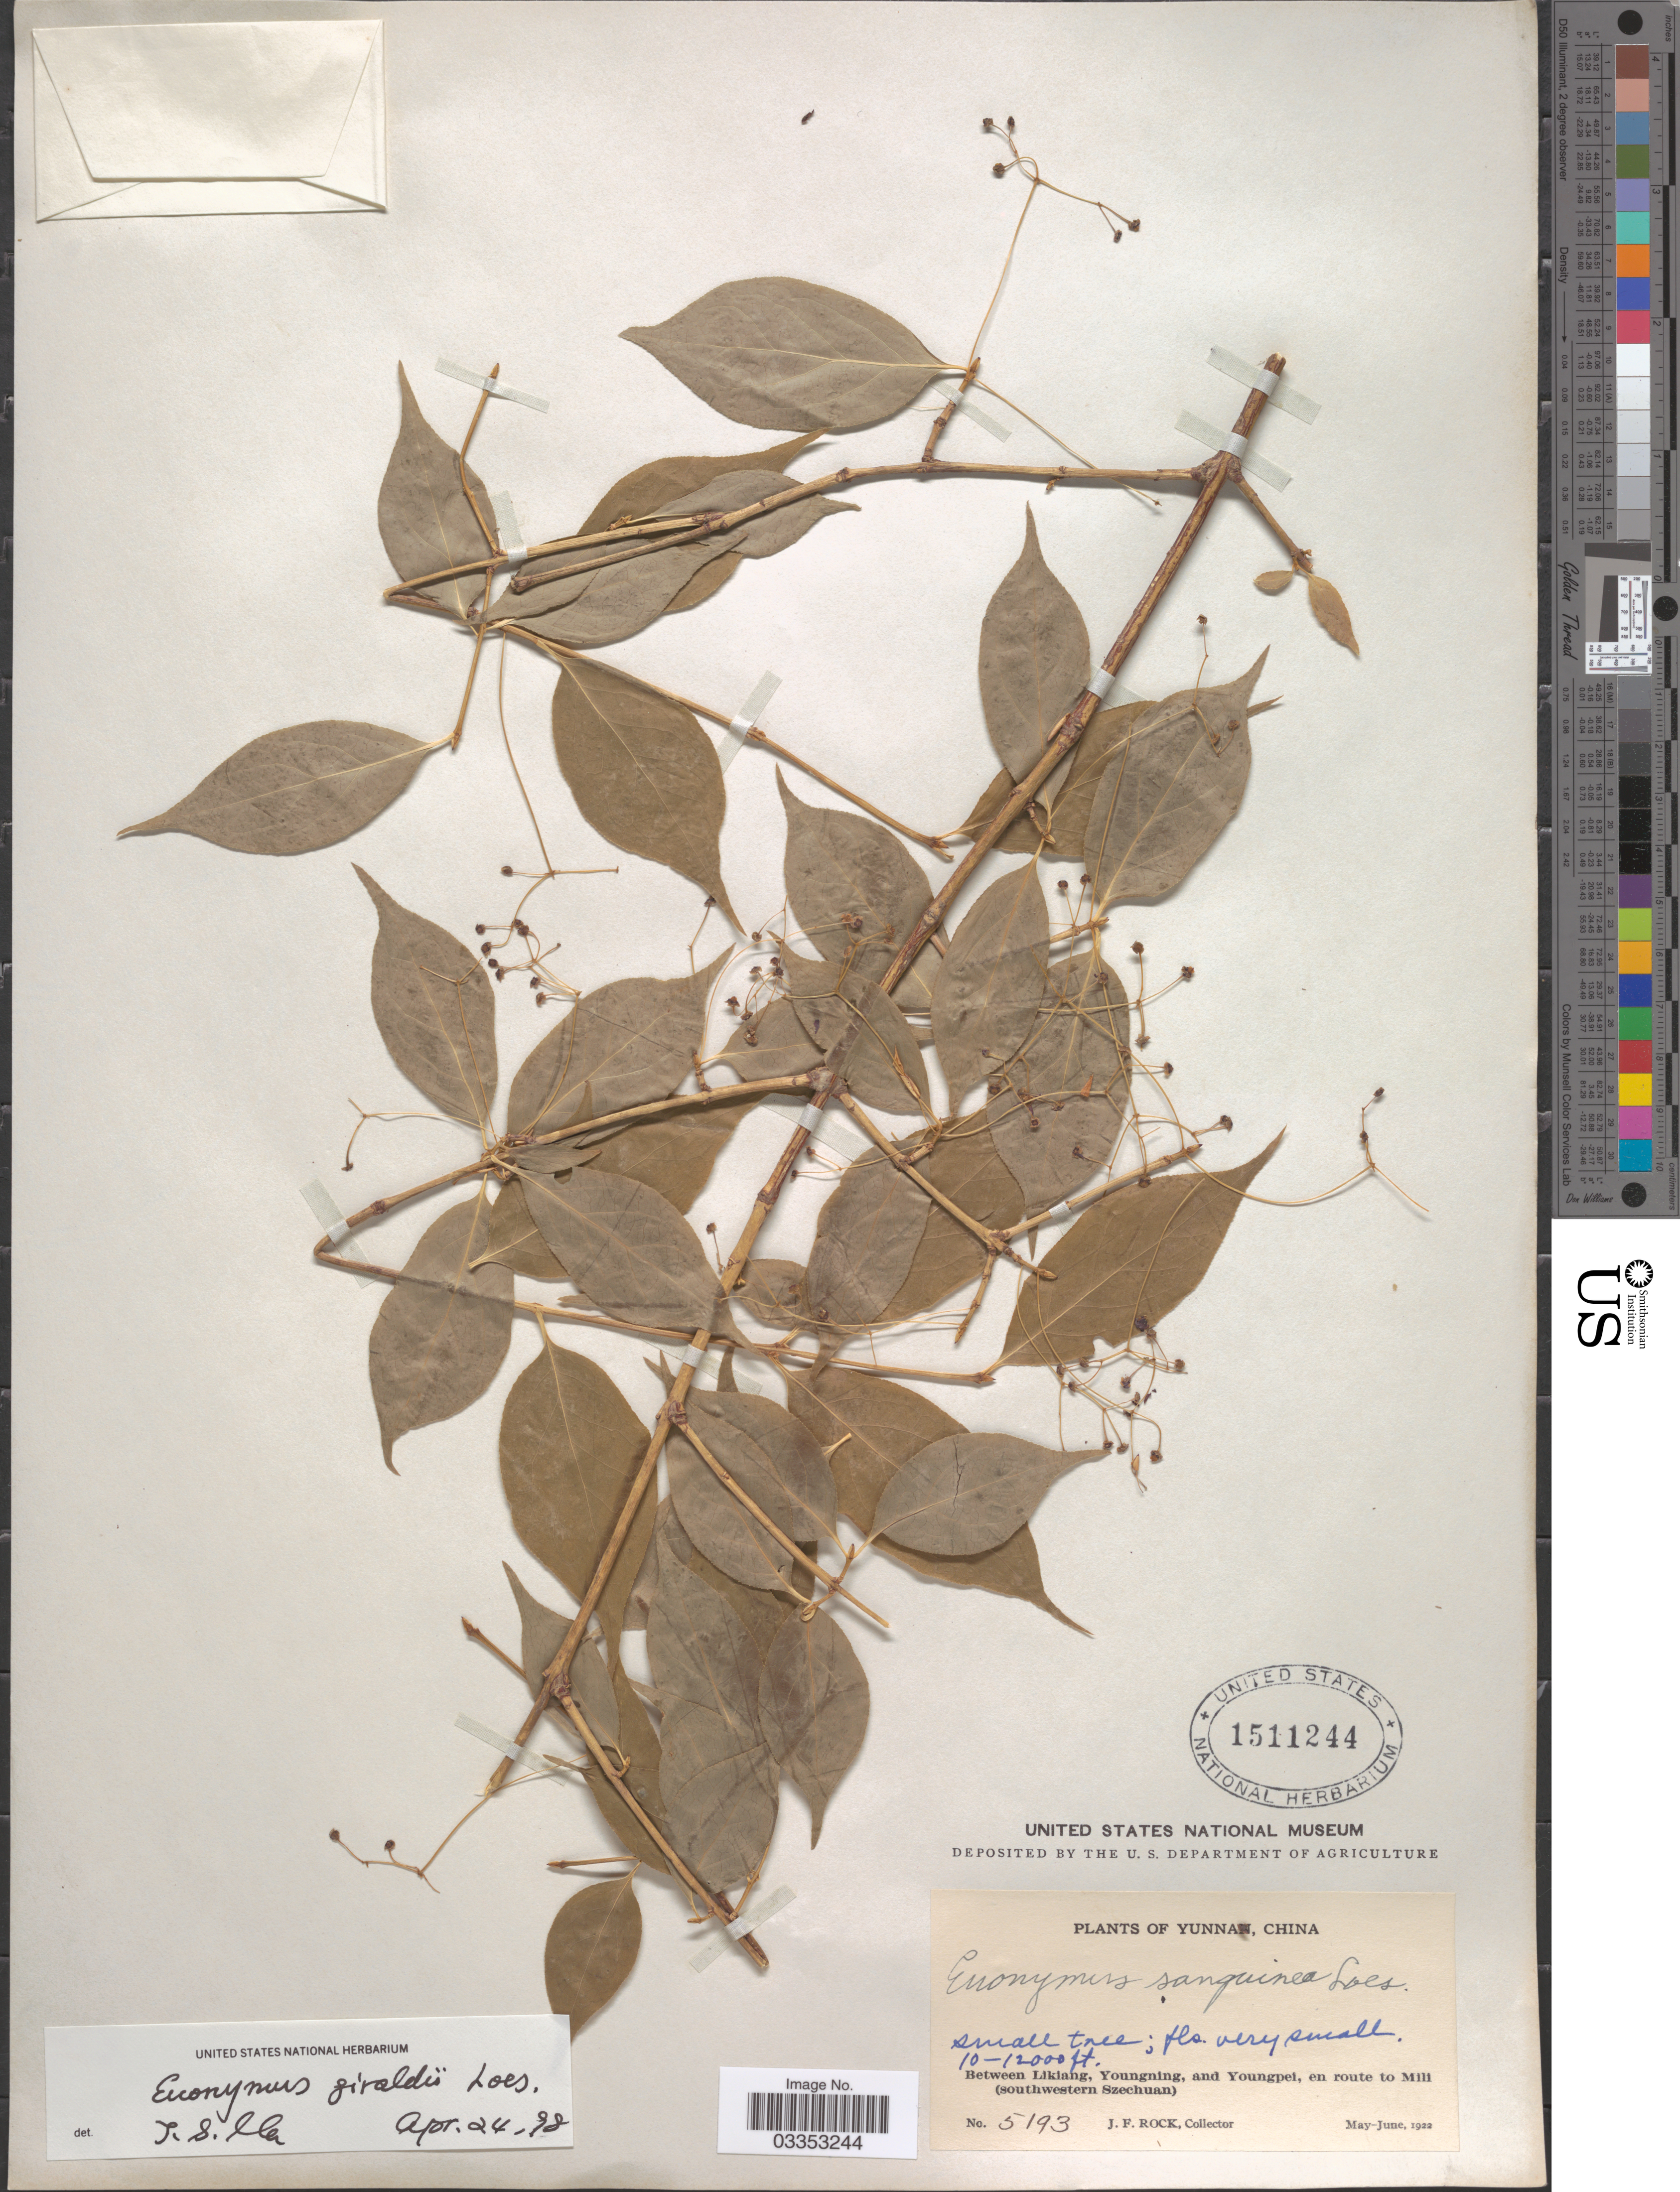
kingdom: Plantae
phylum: Tracheophyta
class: Magnoliopsida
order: Celastrales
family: Celastraceae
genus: Euonymus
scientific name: Euonymus giraldii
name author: Loes. ex Diels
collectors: J. Rock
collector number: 5193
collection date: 1922-05/1922-06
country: China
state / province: Yunnan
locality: Between Likiang, Youngning, and Youngpei, en route to Mili (southwestern Szechuan).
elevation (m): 3048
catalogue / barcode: US 1511244